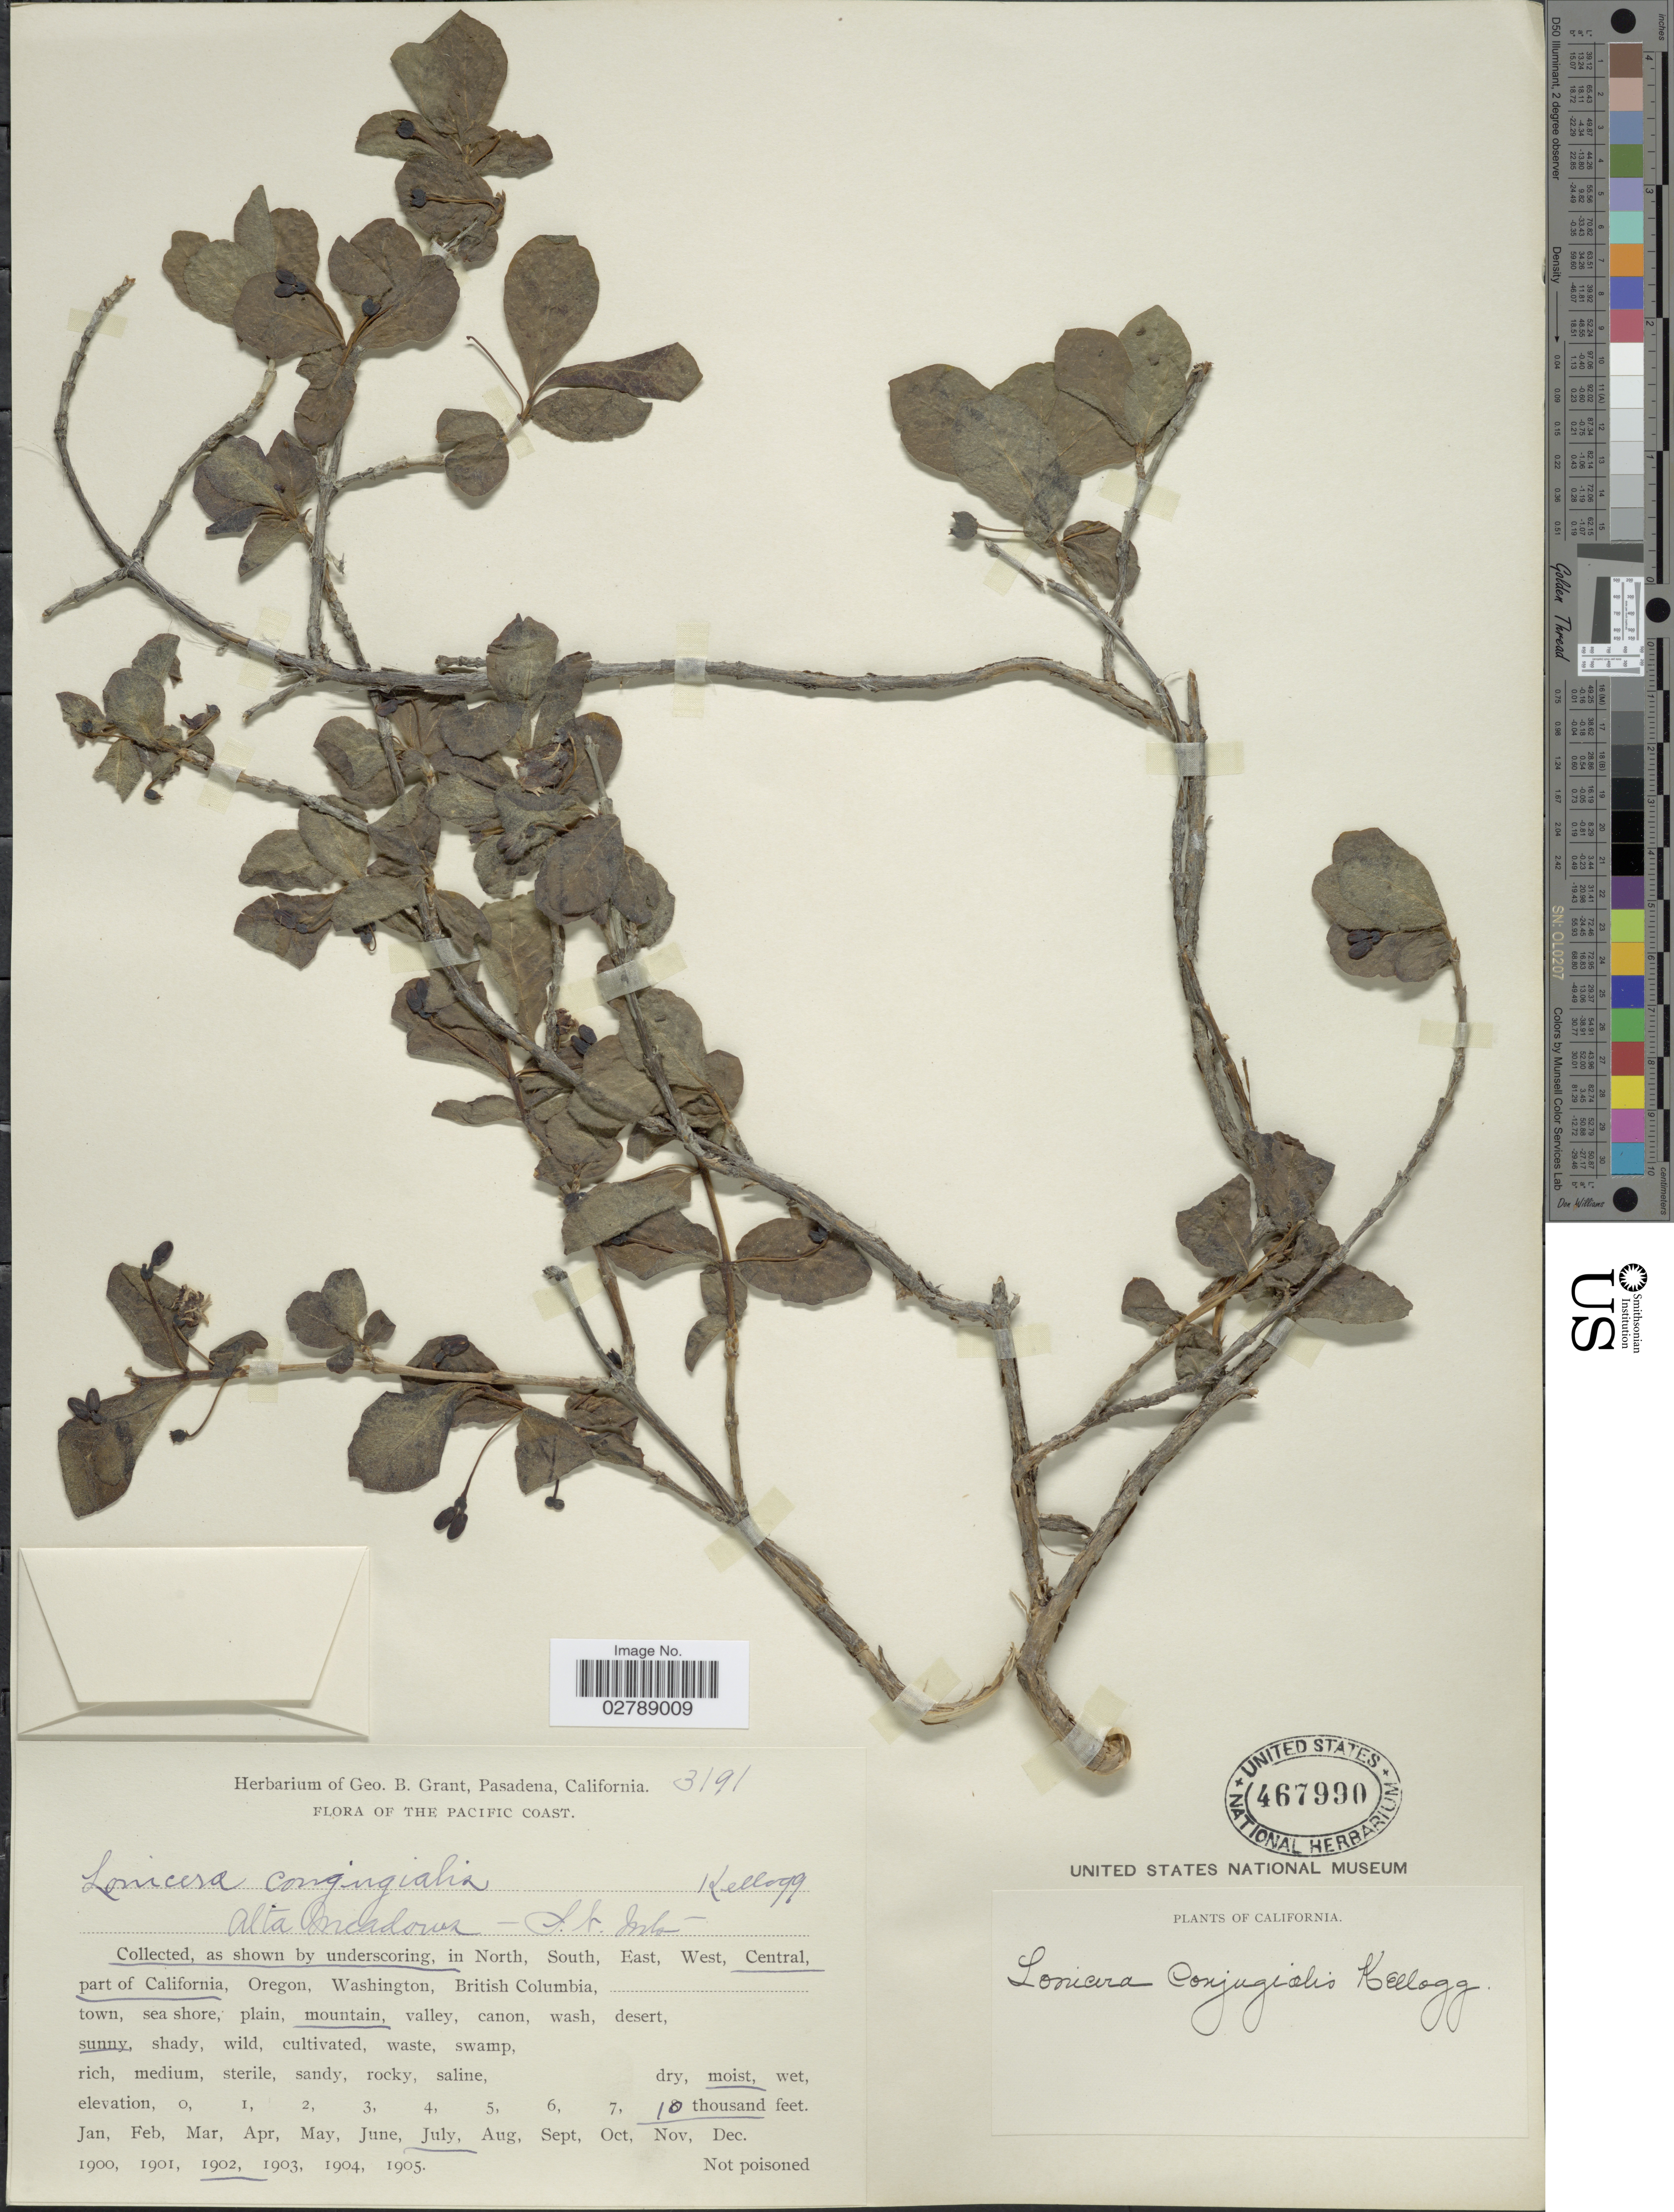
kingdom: Plantae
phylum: Tracheophyta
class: Magnoliopsida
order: Dipsacales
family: Caprifoliaceae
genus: Lonicera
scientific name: Lonicera conjugialis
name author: Kellogg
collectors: G. Grant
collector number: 3191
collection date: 1902-07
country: United States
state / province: California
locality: The Pacific Coast. Central part of California.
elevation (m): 3048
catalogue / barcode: US 467990